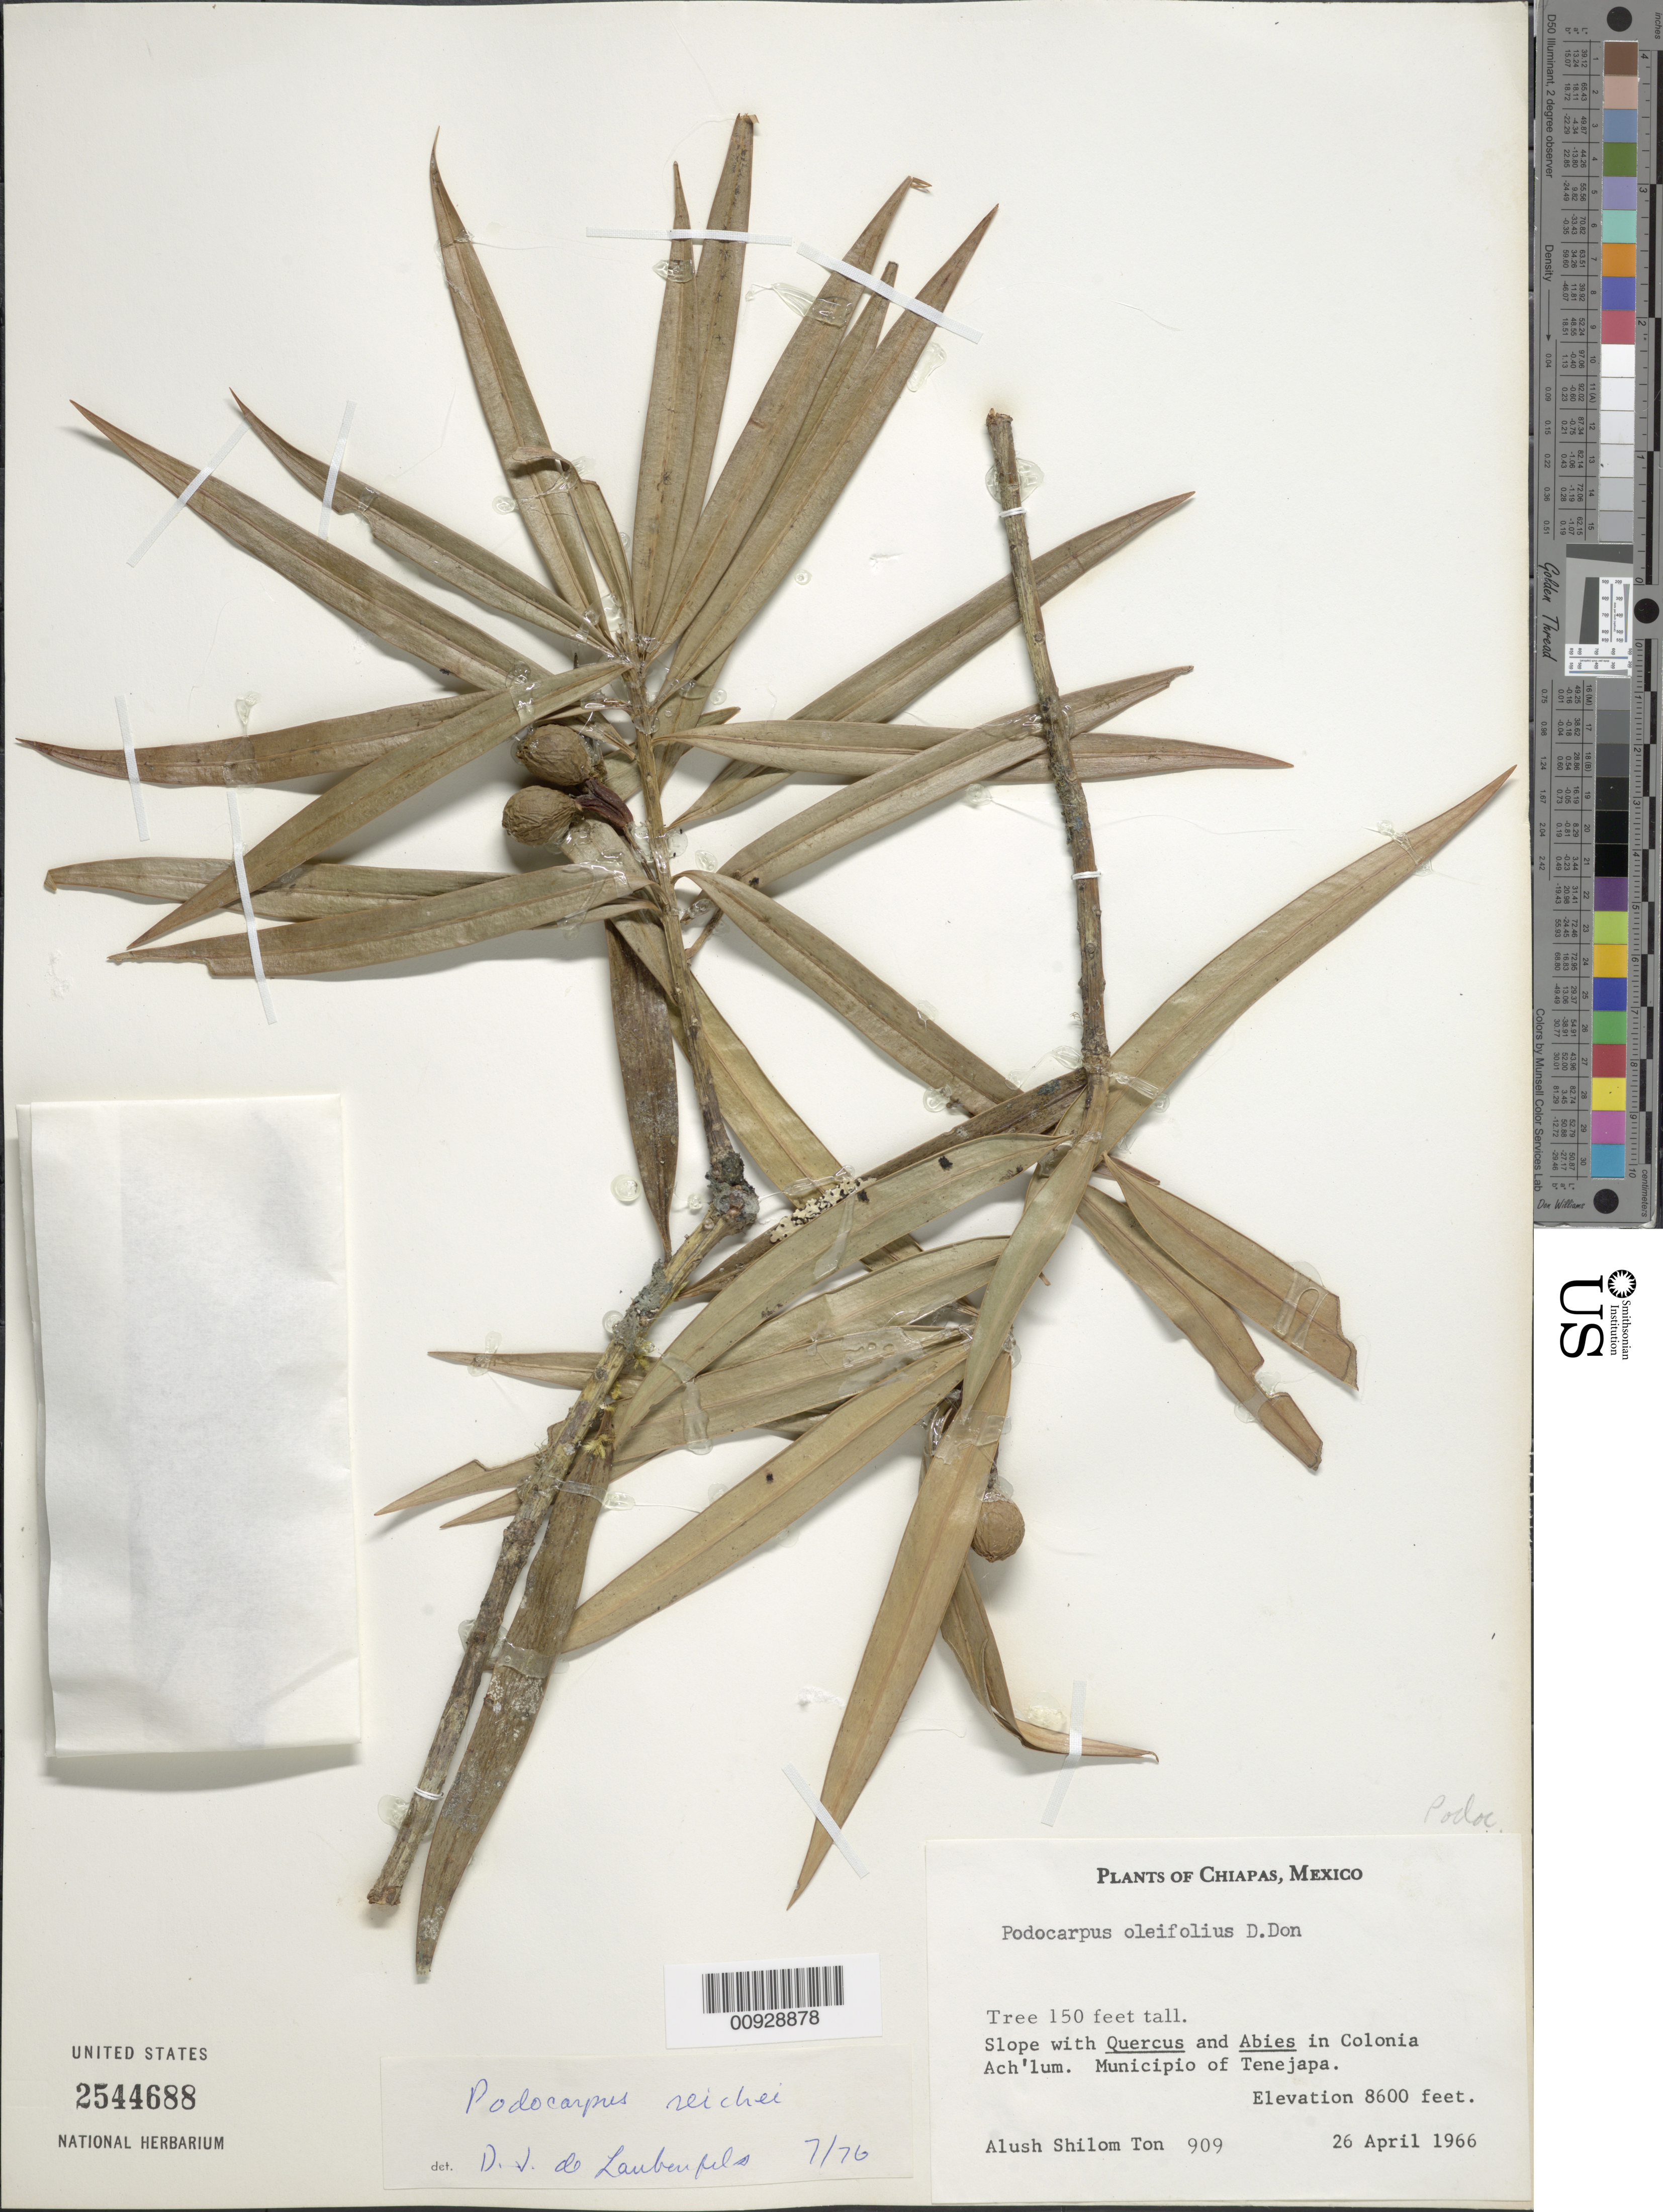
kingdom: Plantae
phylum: Tracheophyta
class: Pinopsida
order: Pinales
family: Podocarpaceae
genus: Podocarpus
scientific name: Podocarpus reichei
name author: J. Buchholz & N.E. Gray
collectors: A. Shilom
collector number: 909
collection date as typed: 26 Apr 1966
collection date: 1966-04-26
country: Mexico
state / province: Chiapas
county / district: Tenejapa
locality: Colonia Ach'lum.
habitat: Slope with Quercus and Abies.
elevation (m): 2621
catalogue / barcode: US 2544688